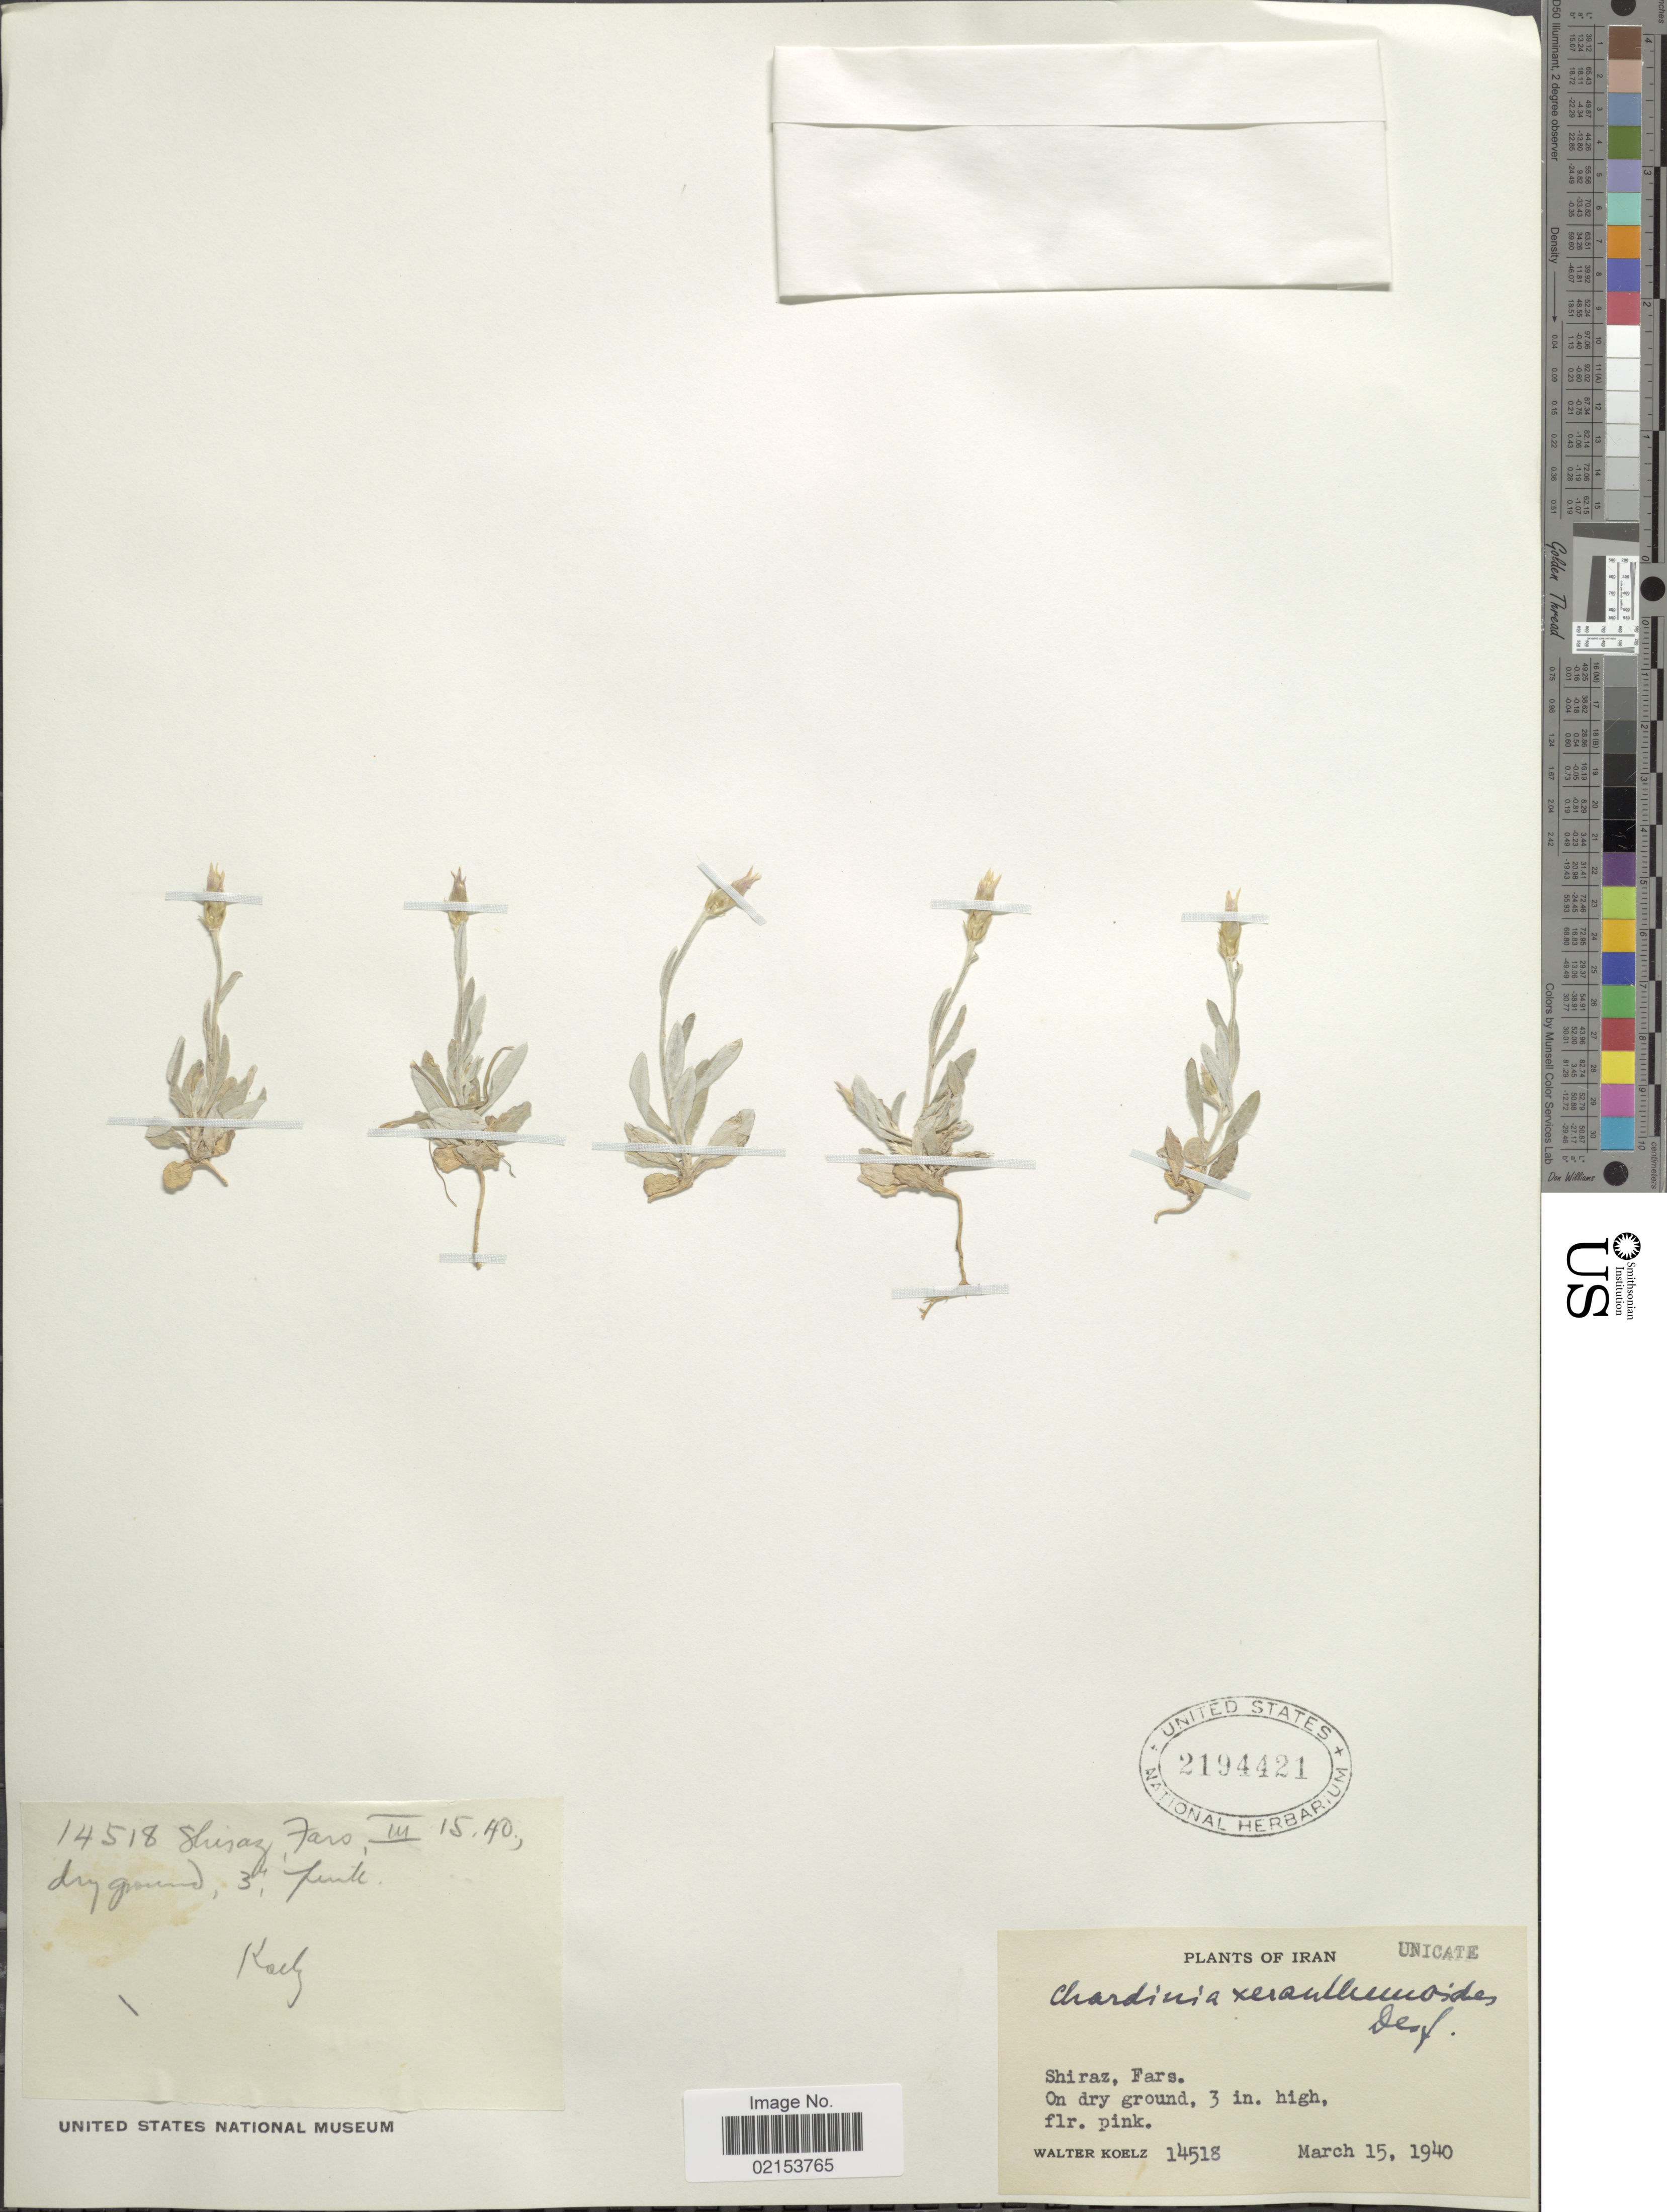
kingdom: Plantae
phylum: Tracheophyta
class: Magnoliopsida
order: Asterales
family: Asteraceae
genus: Chardinia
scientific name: Chardinia orientalis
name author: (L.) Kuntze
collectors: W. N. Koelz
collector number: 14518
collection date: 1940-03-15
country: Iran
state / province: Fars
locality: Shiraz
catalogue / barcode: US 2194421